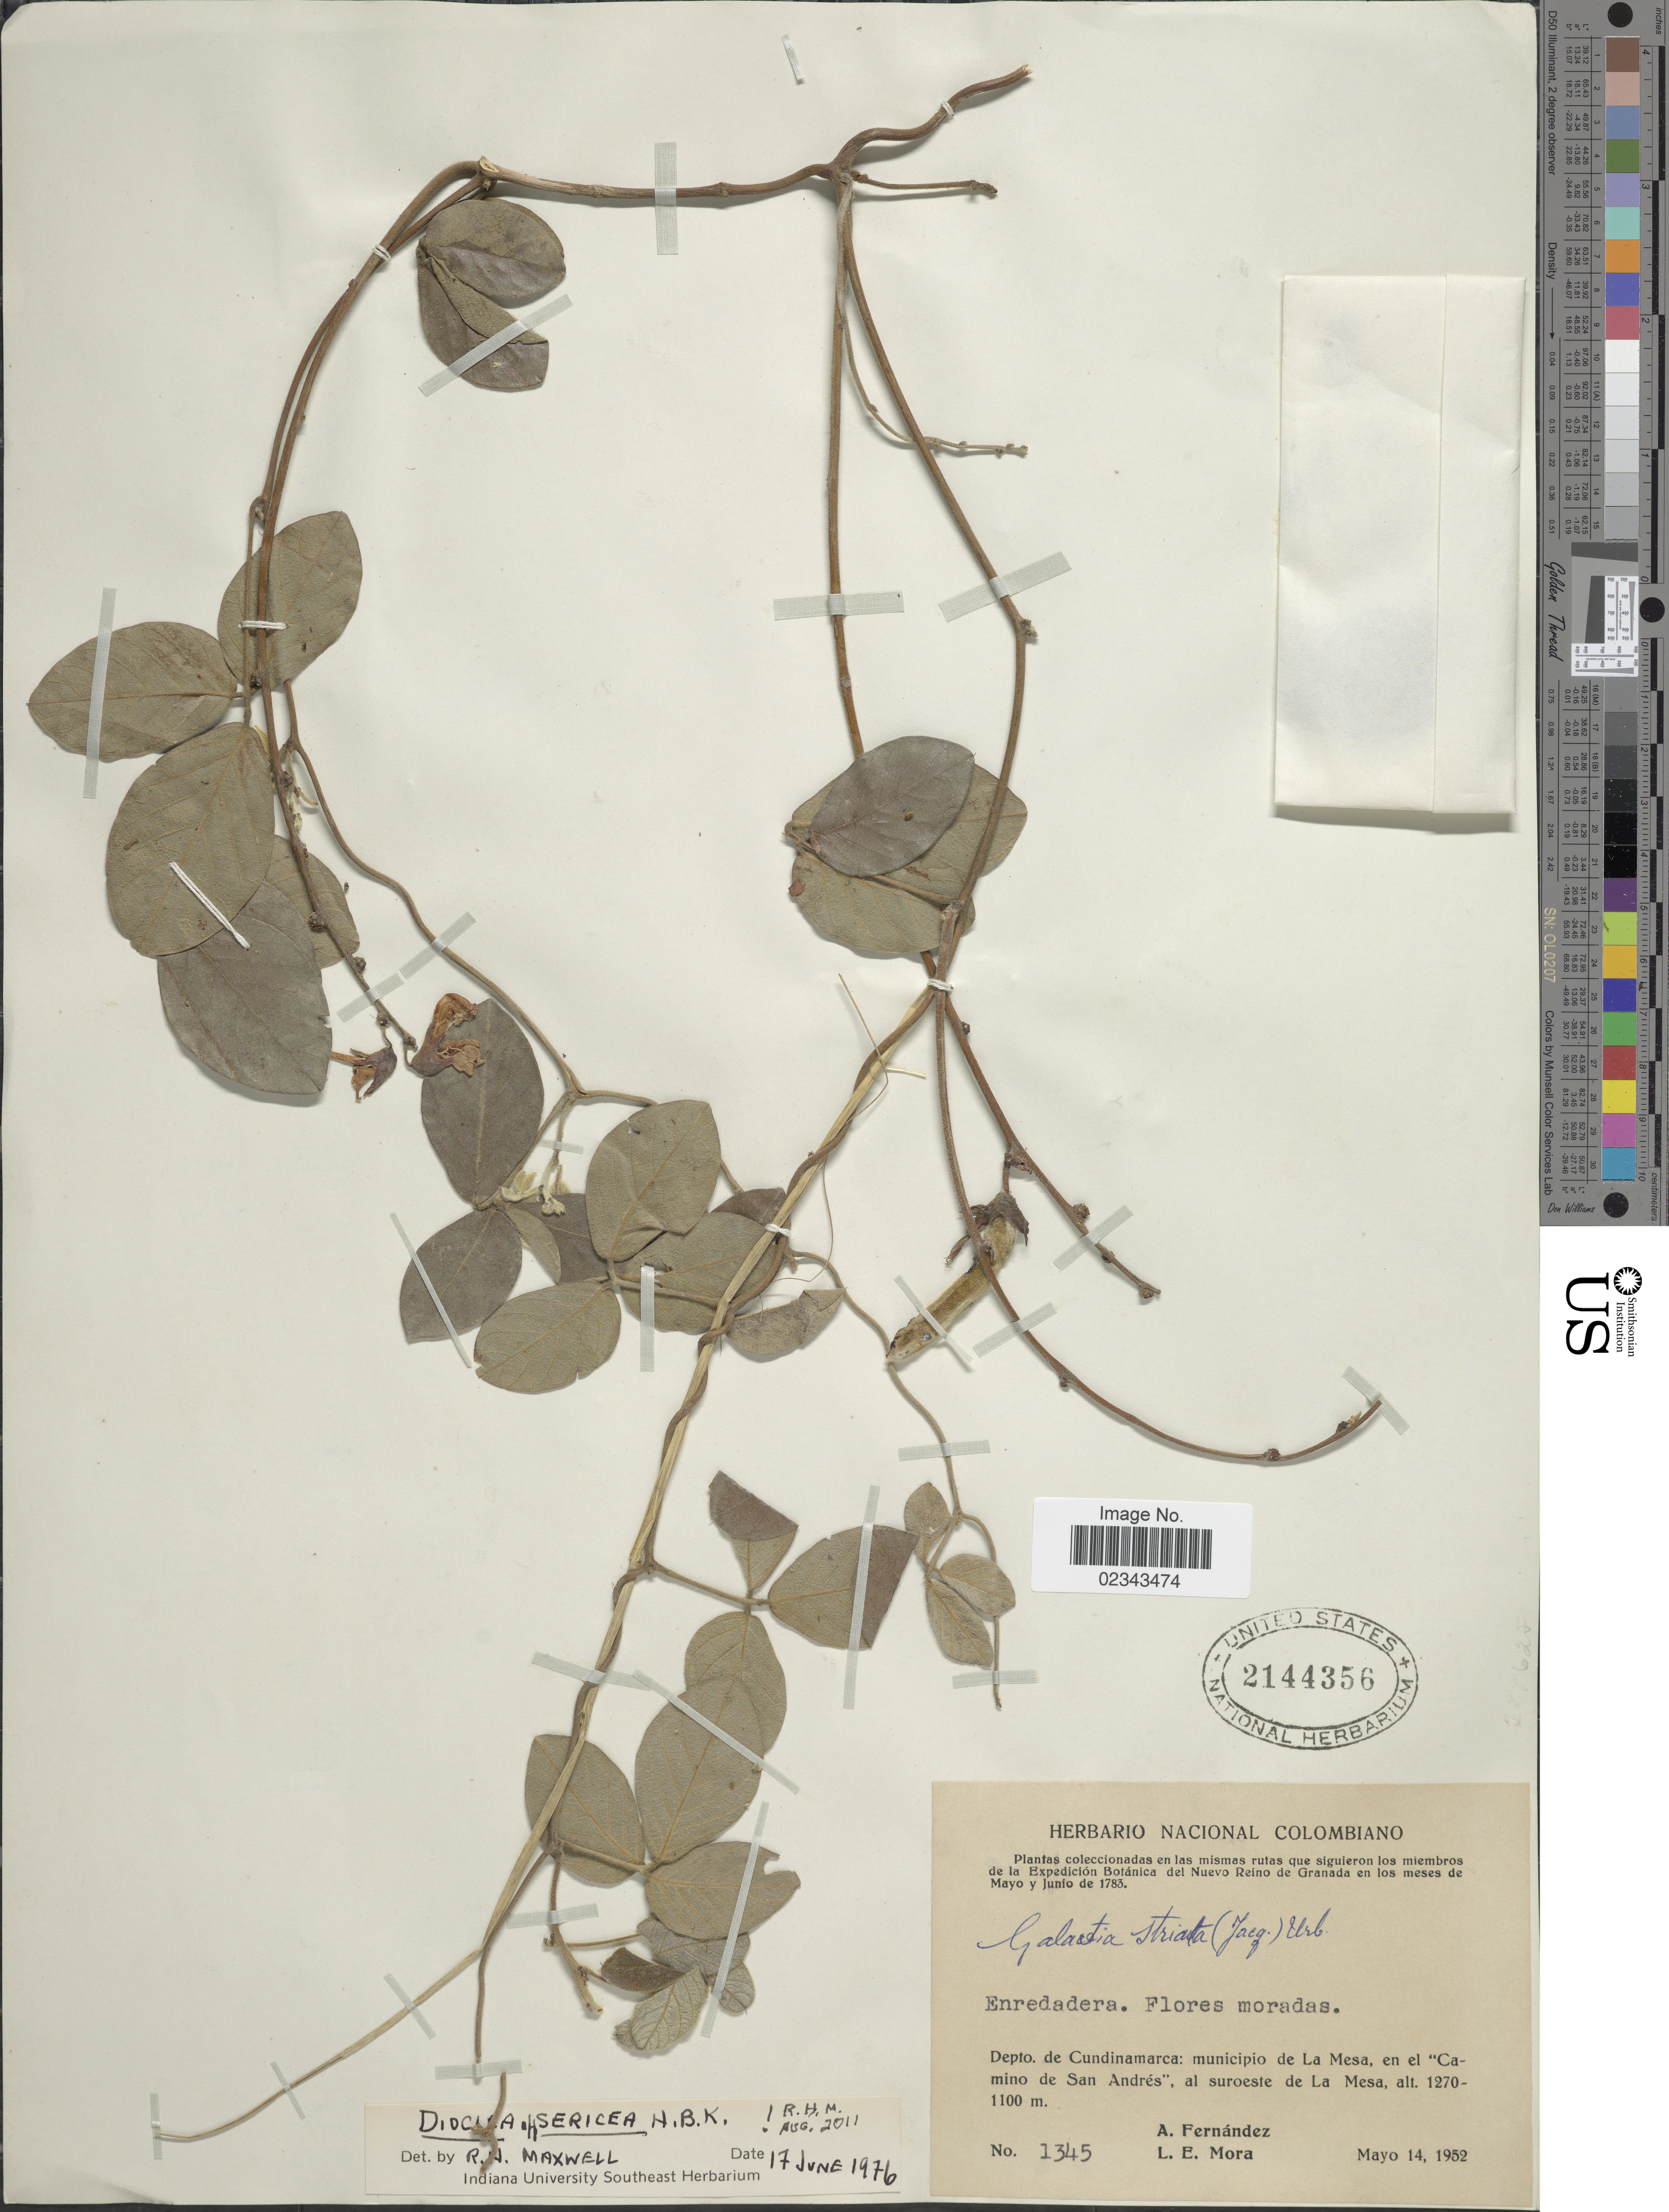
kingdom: Plantae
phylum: Tracheophyta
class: Magnoliopsida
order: Fabales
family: Fabaceae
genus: Dioclea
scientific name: Dioclea sericea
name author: Kunth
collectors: A. Fernández & L. Mora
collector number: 1345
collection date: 1952-05-14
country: Colombia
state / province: Cundinamarca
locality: En las mismas rutas que siguieron los miembros, municipio de La Mesa, en el "Camino de San Andres", al suroeste de La Mesa.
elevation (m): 1100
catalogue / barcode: US 2144356